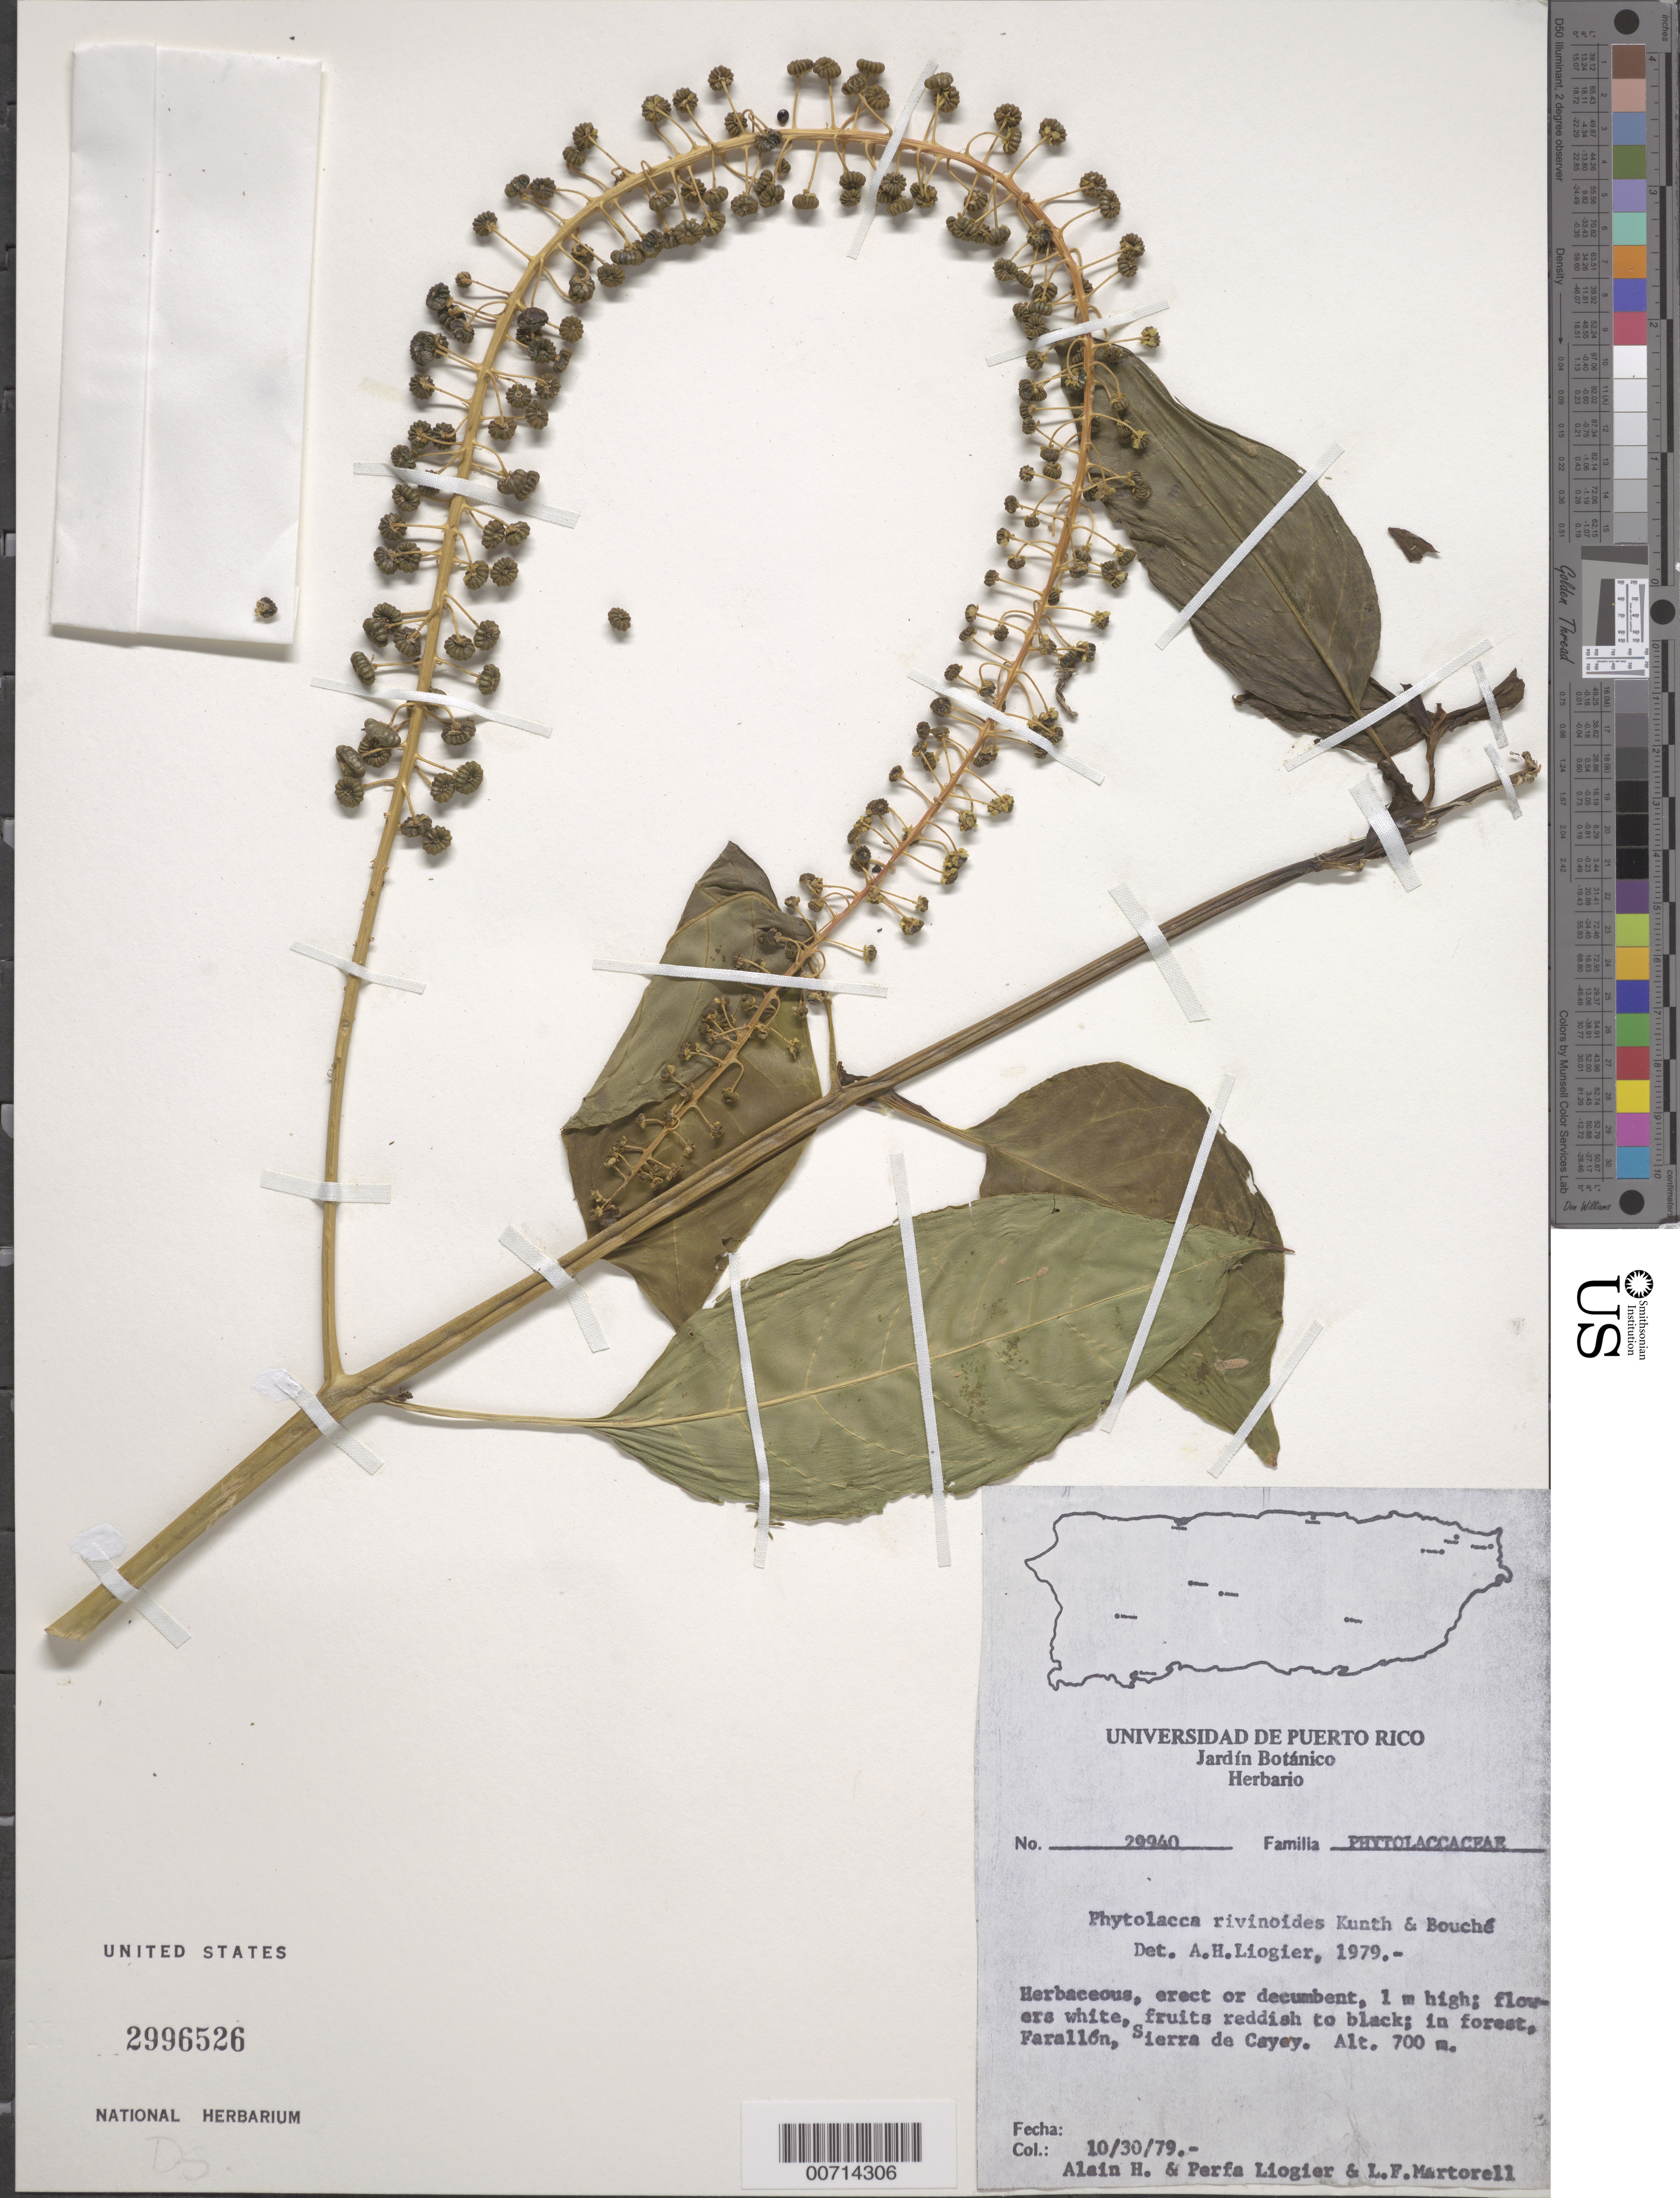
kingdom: Plantae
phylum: Tracheophyta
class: Magnoliopsida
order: Caryophyllales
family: Phytolaccaceae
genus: Phytolacca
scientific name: Phytolacca rivinoides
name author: Kunth & C.D. Bouché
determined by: Liogier, Alain H.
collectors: A. H. Liogier, M. P. Liogier & L. Martorell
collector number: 29940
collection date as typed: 30 Oct 1979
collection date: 1979-10-30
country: Puerto Rico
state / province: Cayey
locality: Farallón, Sierra de Cayey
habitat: Forest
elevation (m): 700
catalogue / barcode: US 2996526